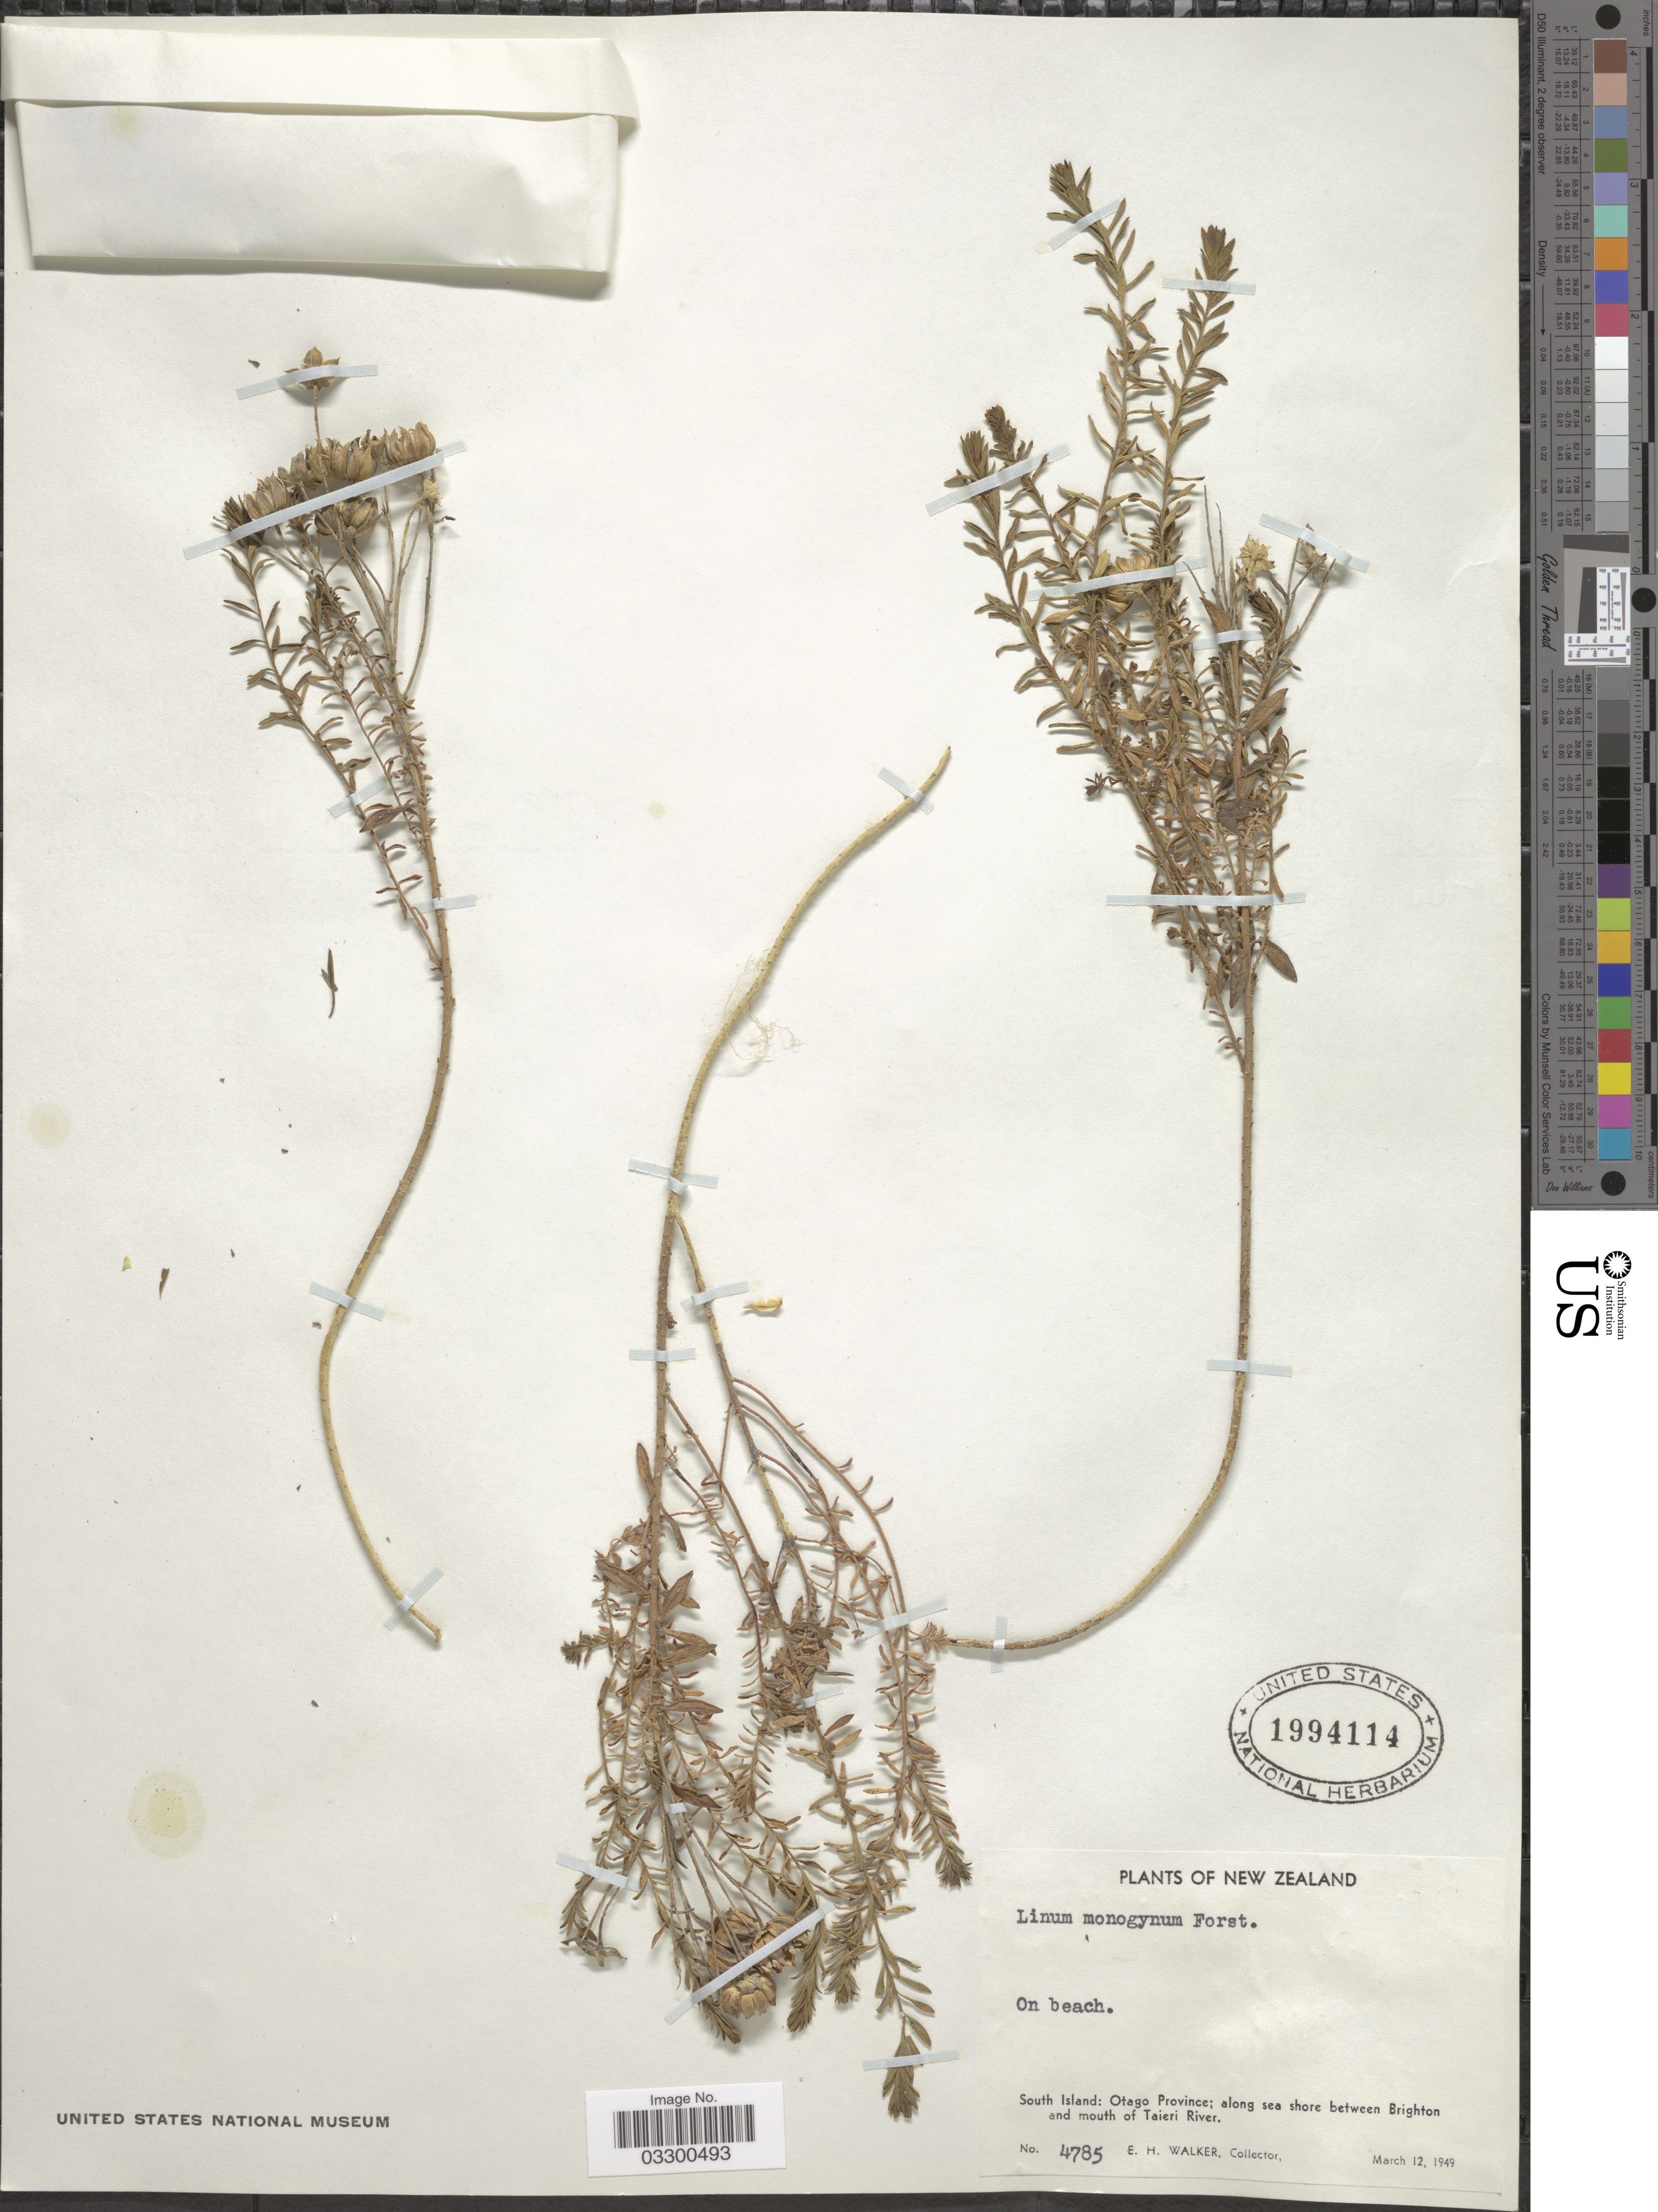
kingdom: Plantae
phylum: Tracheophyta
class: Magnoliopsida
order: Malpighiales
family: Linaceae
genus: Linum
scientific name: Linum monogynum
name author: G. Forst.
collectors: E. H. Walker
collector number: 4785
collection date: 1949-03-12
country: New Zealand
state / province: Otago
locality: South Island; along sea shore between Brighton and mouth of Taieri River.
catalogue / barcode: US 1994114